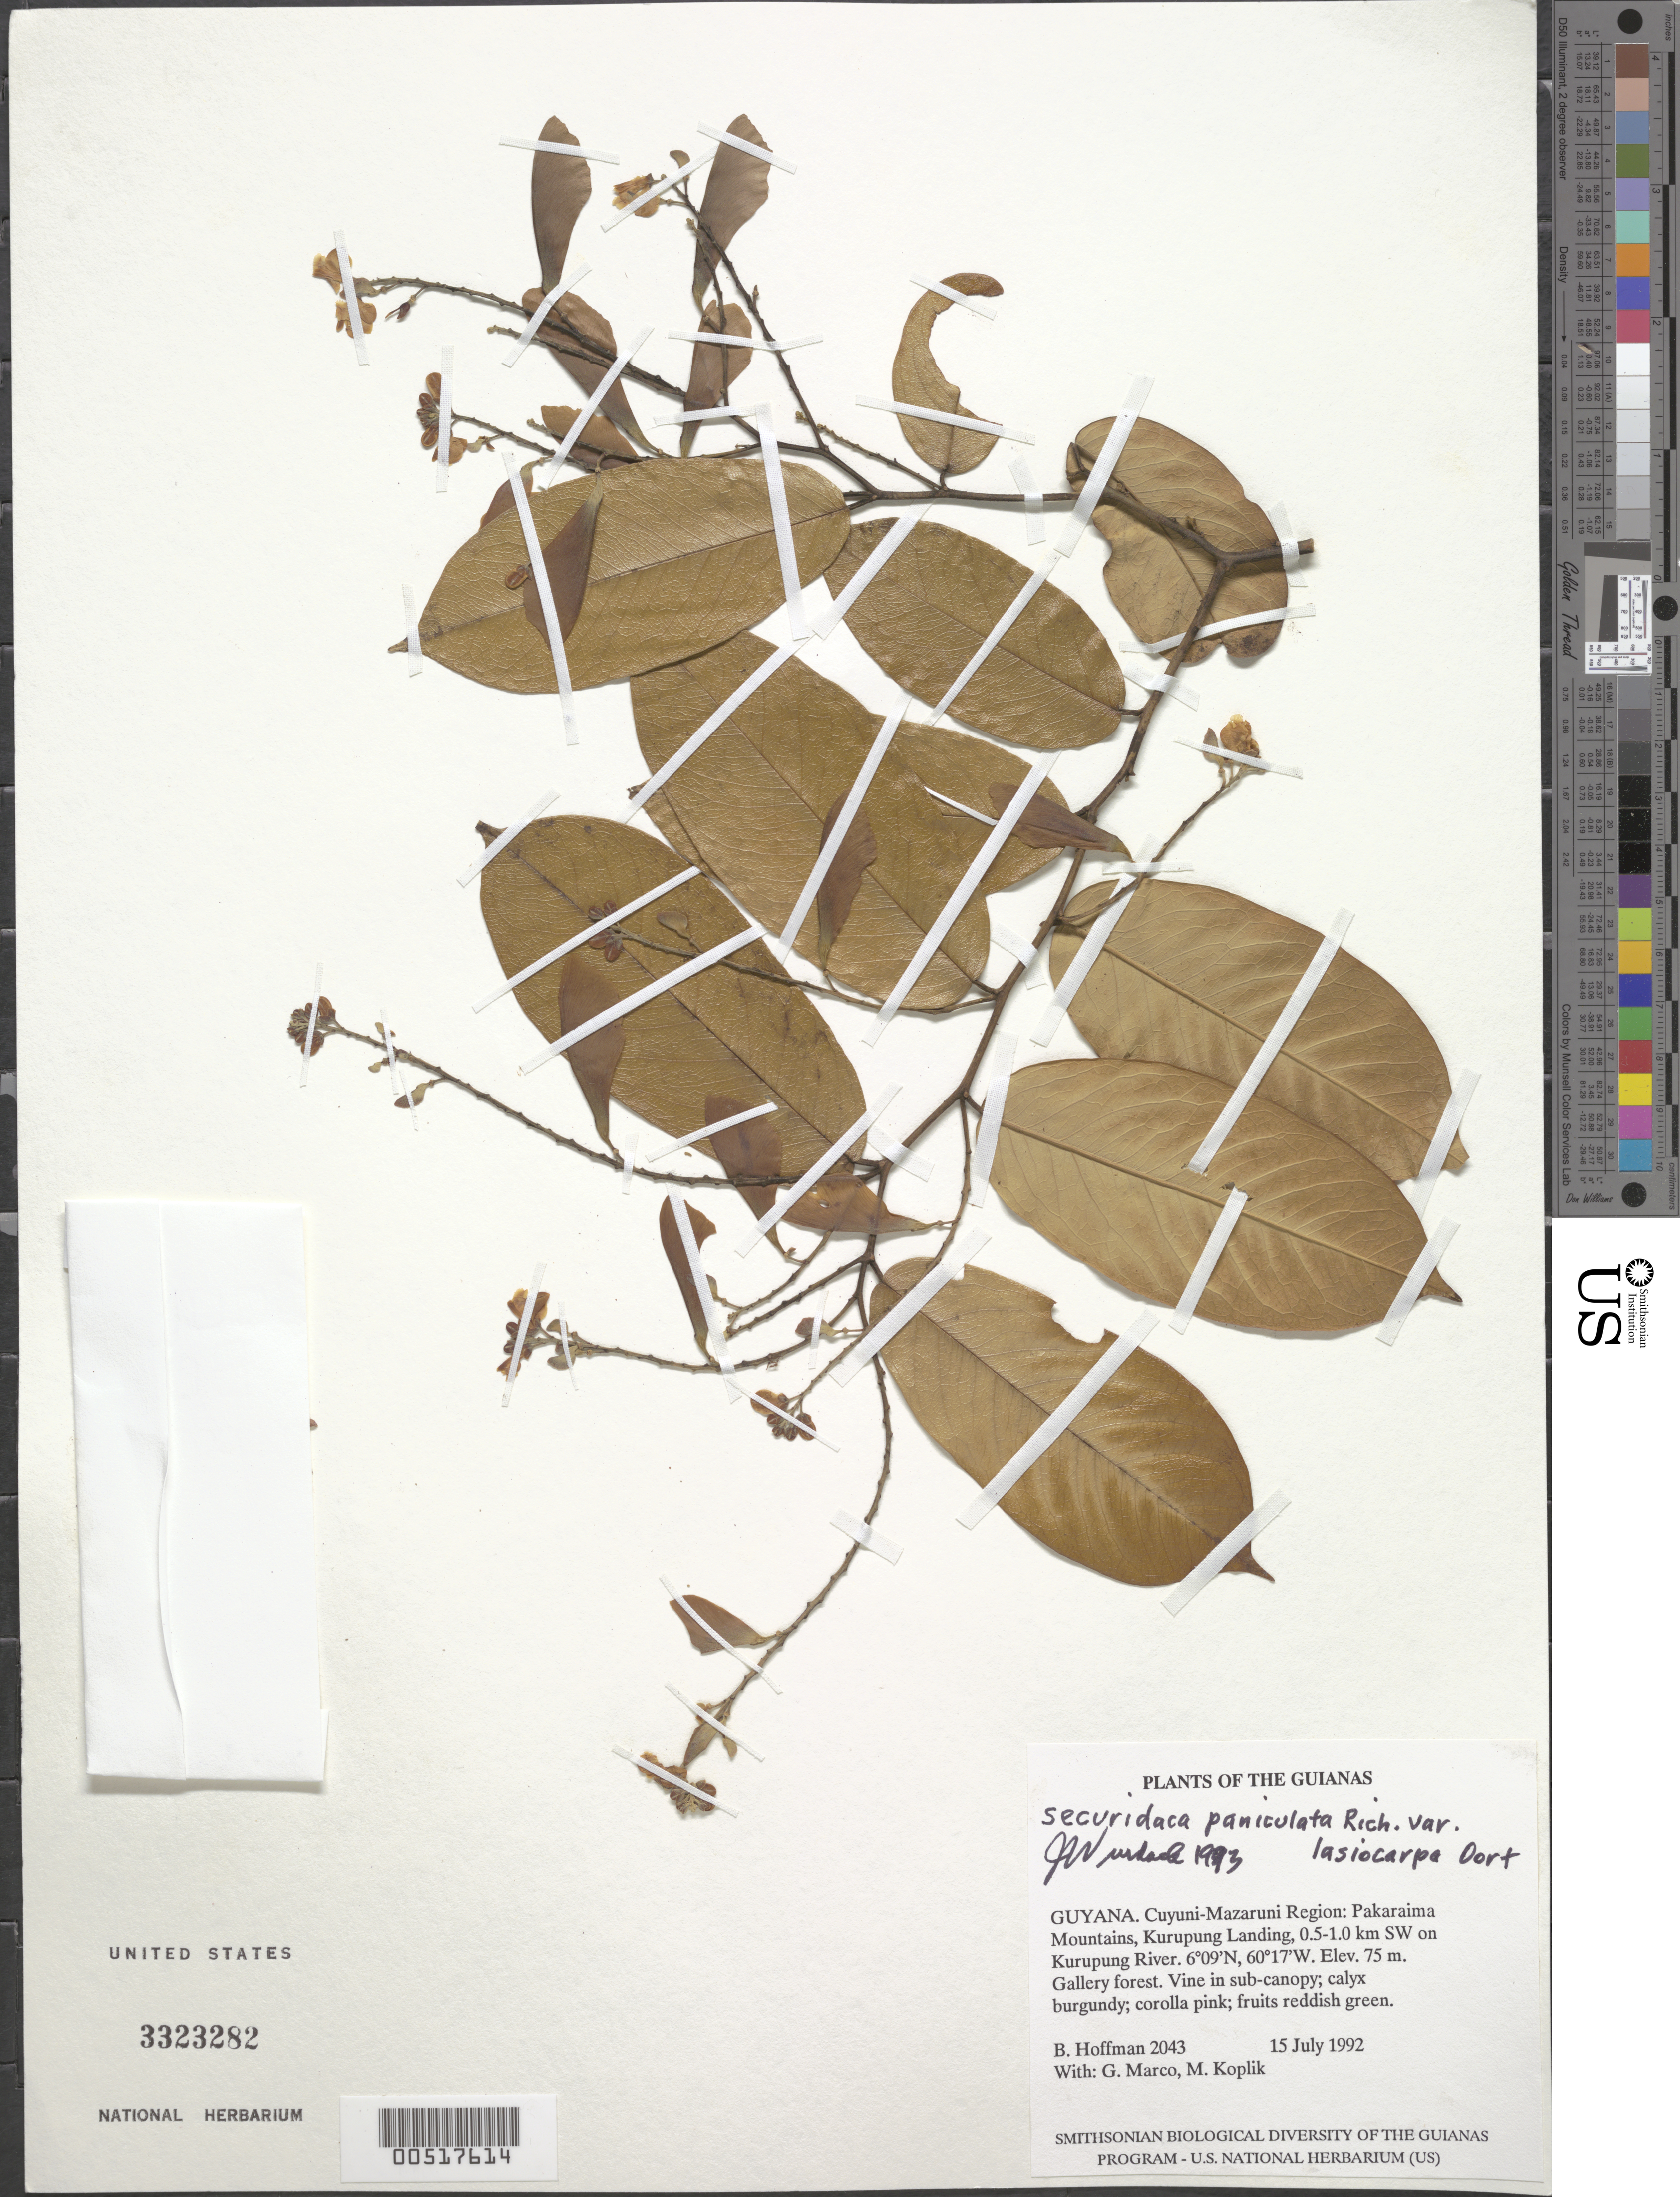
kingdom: Plantae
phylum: Tracheophyta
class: Magnoliopsida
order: Fabales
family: Polygalaceae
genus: Securidaca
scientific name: Securidaca paniculata var. lasiocarpa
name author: Oort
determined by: Wurdack, John J., (US), US (UNITED STATES)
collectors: B. Hoffman, G. Marco & M. Koplik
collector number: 2043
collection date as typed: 15 July 1992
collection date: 1992-07-15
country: Guyana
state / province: Cuyuni-Mazaruni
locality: Pakaraima Mountains, Kurupung Landing, 0.5-1.0 km SW on Kurupung River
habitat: Gallery forest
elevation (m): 75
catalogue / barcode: US 3323282